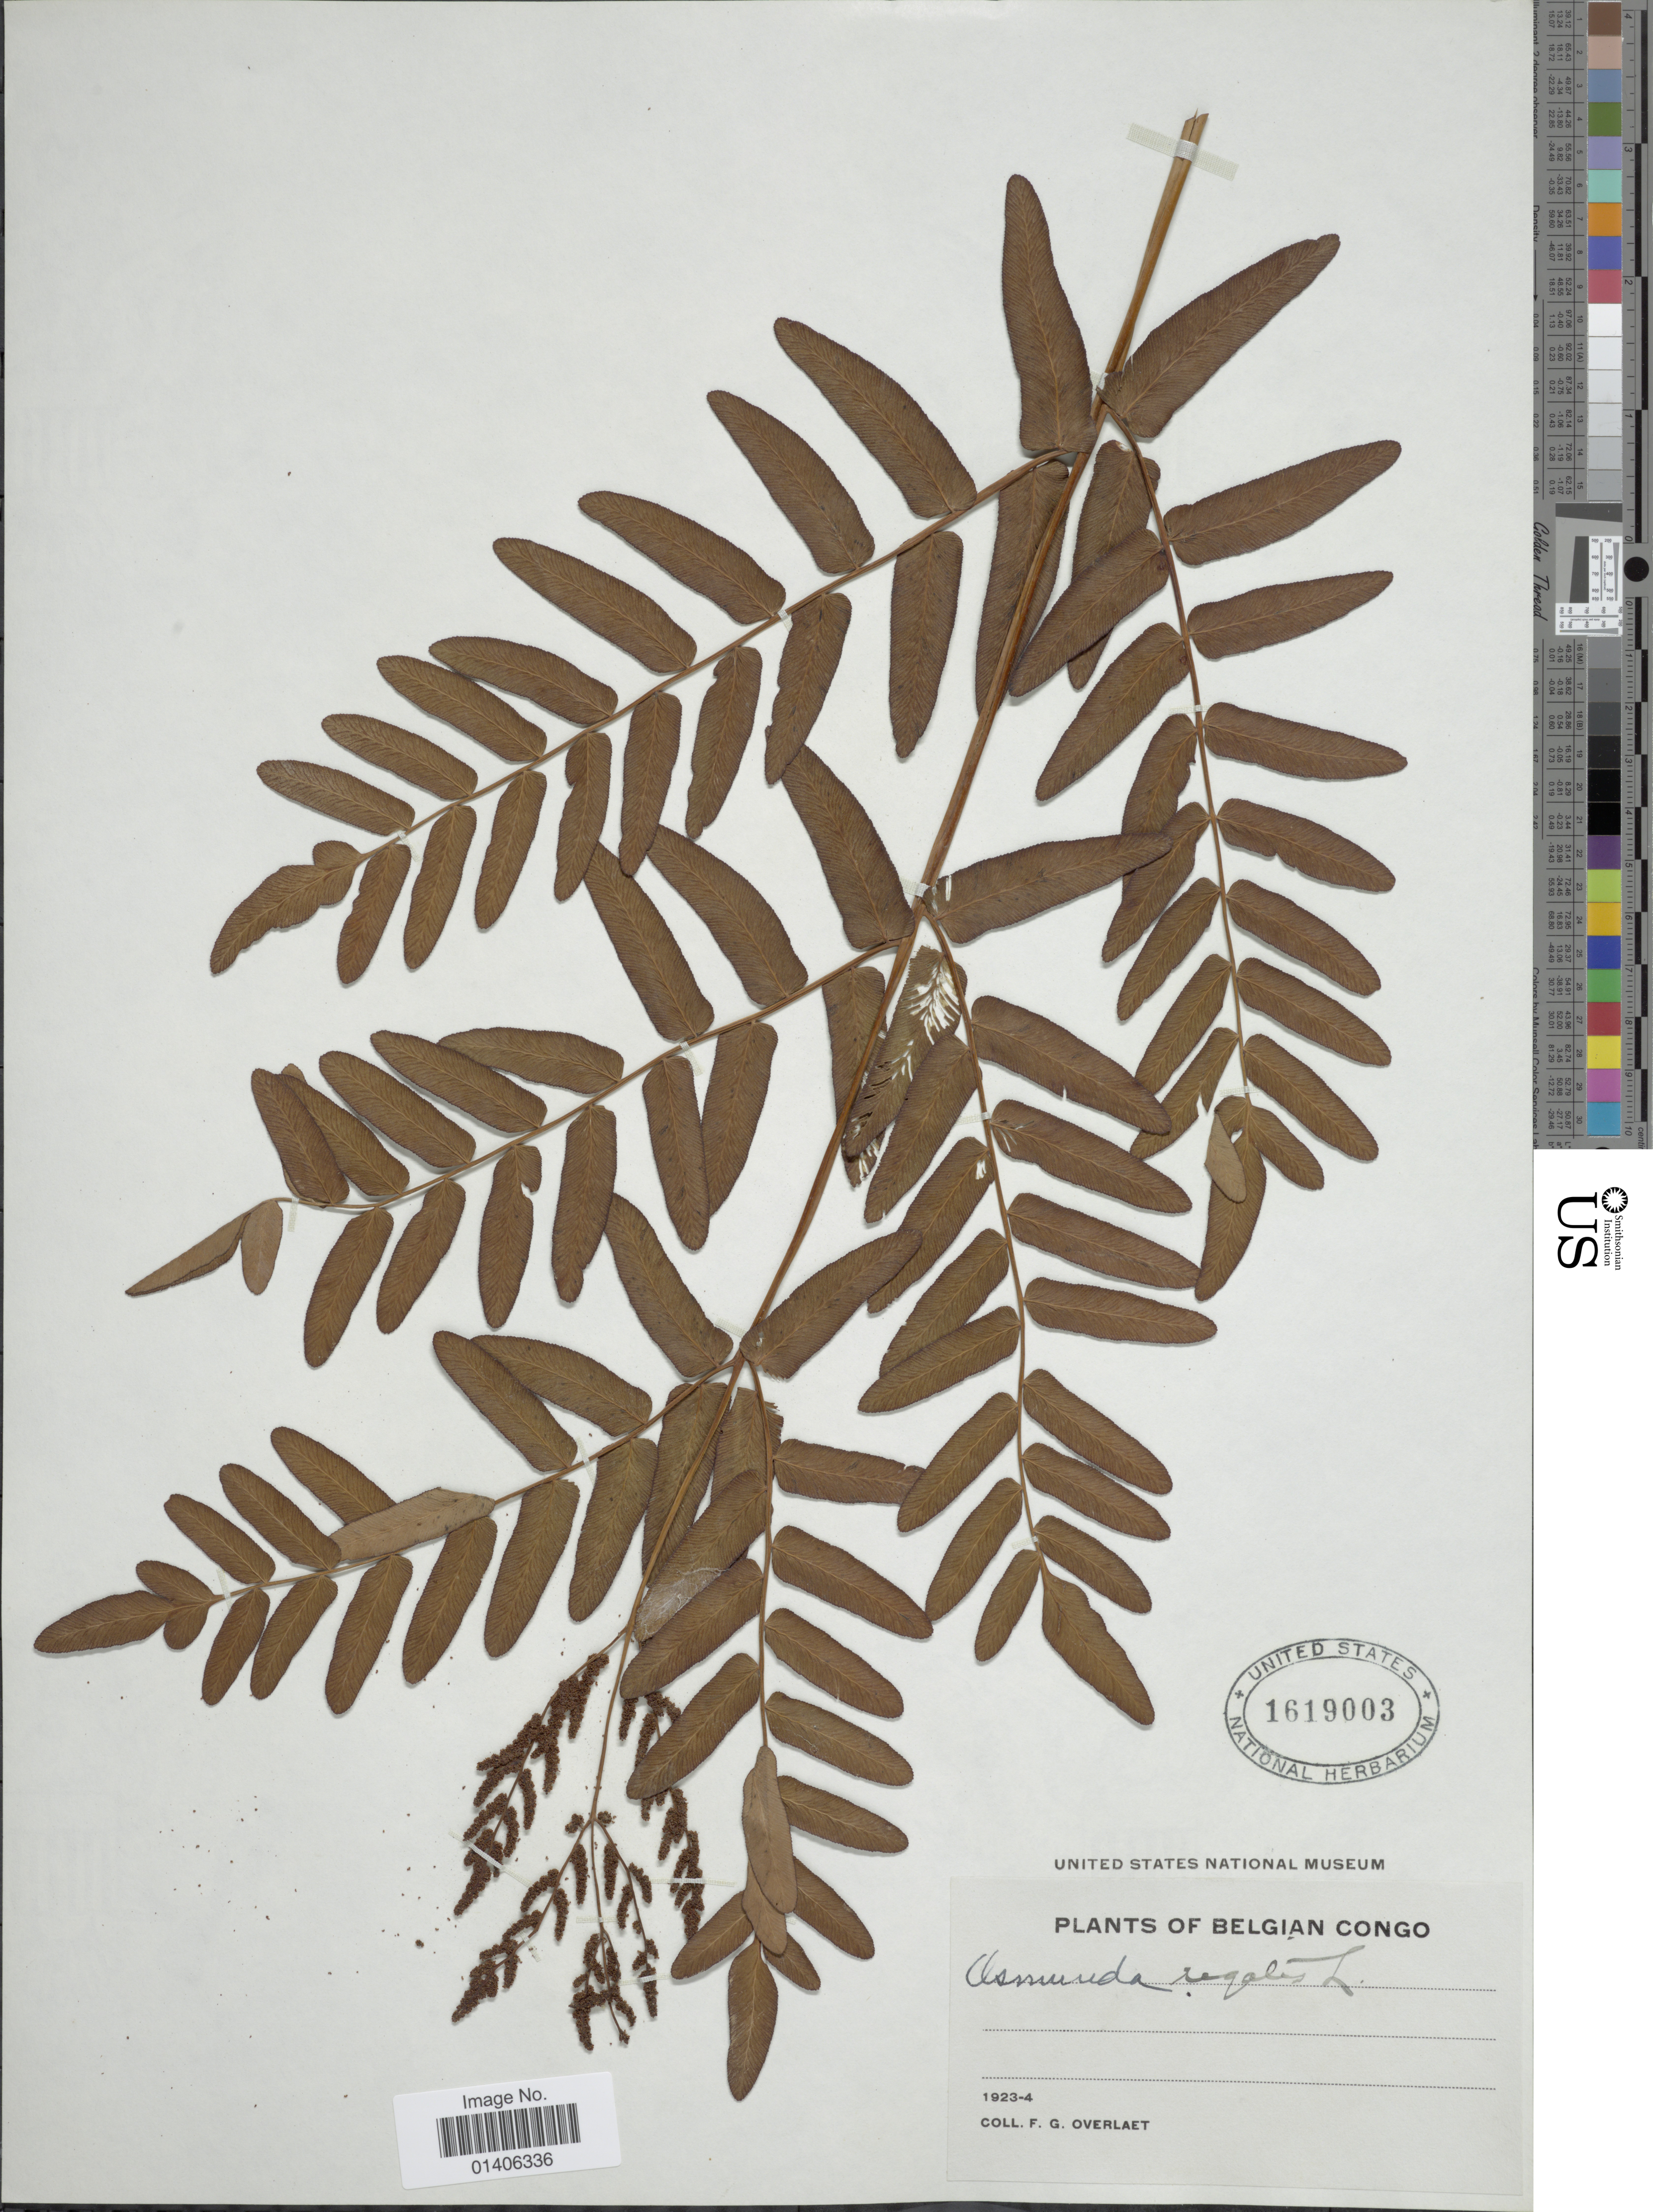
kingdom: Plantae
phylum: Tracheophyta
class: Polypodiopsida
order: Osmundales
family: Osmundaceae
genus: Osmunda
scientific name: Osmunda regalis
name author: L.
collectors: F. Overlaet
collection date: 1923/1924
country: Congo, Democratic Republic of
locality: Belgian Congo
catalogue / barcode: US 1619003